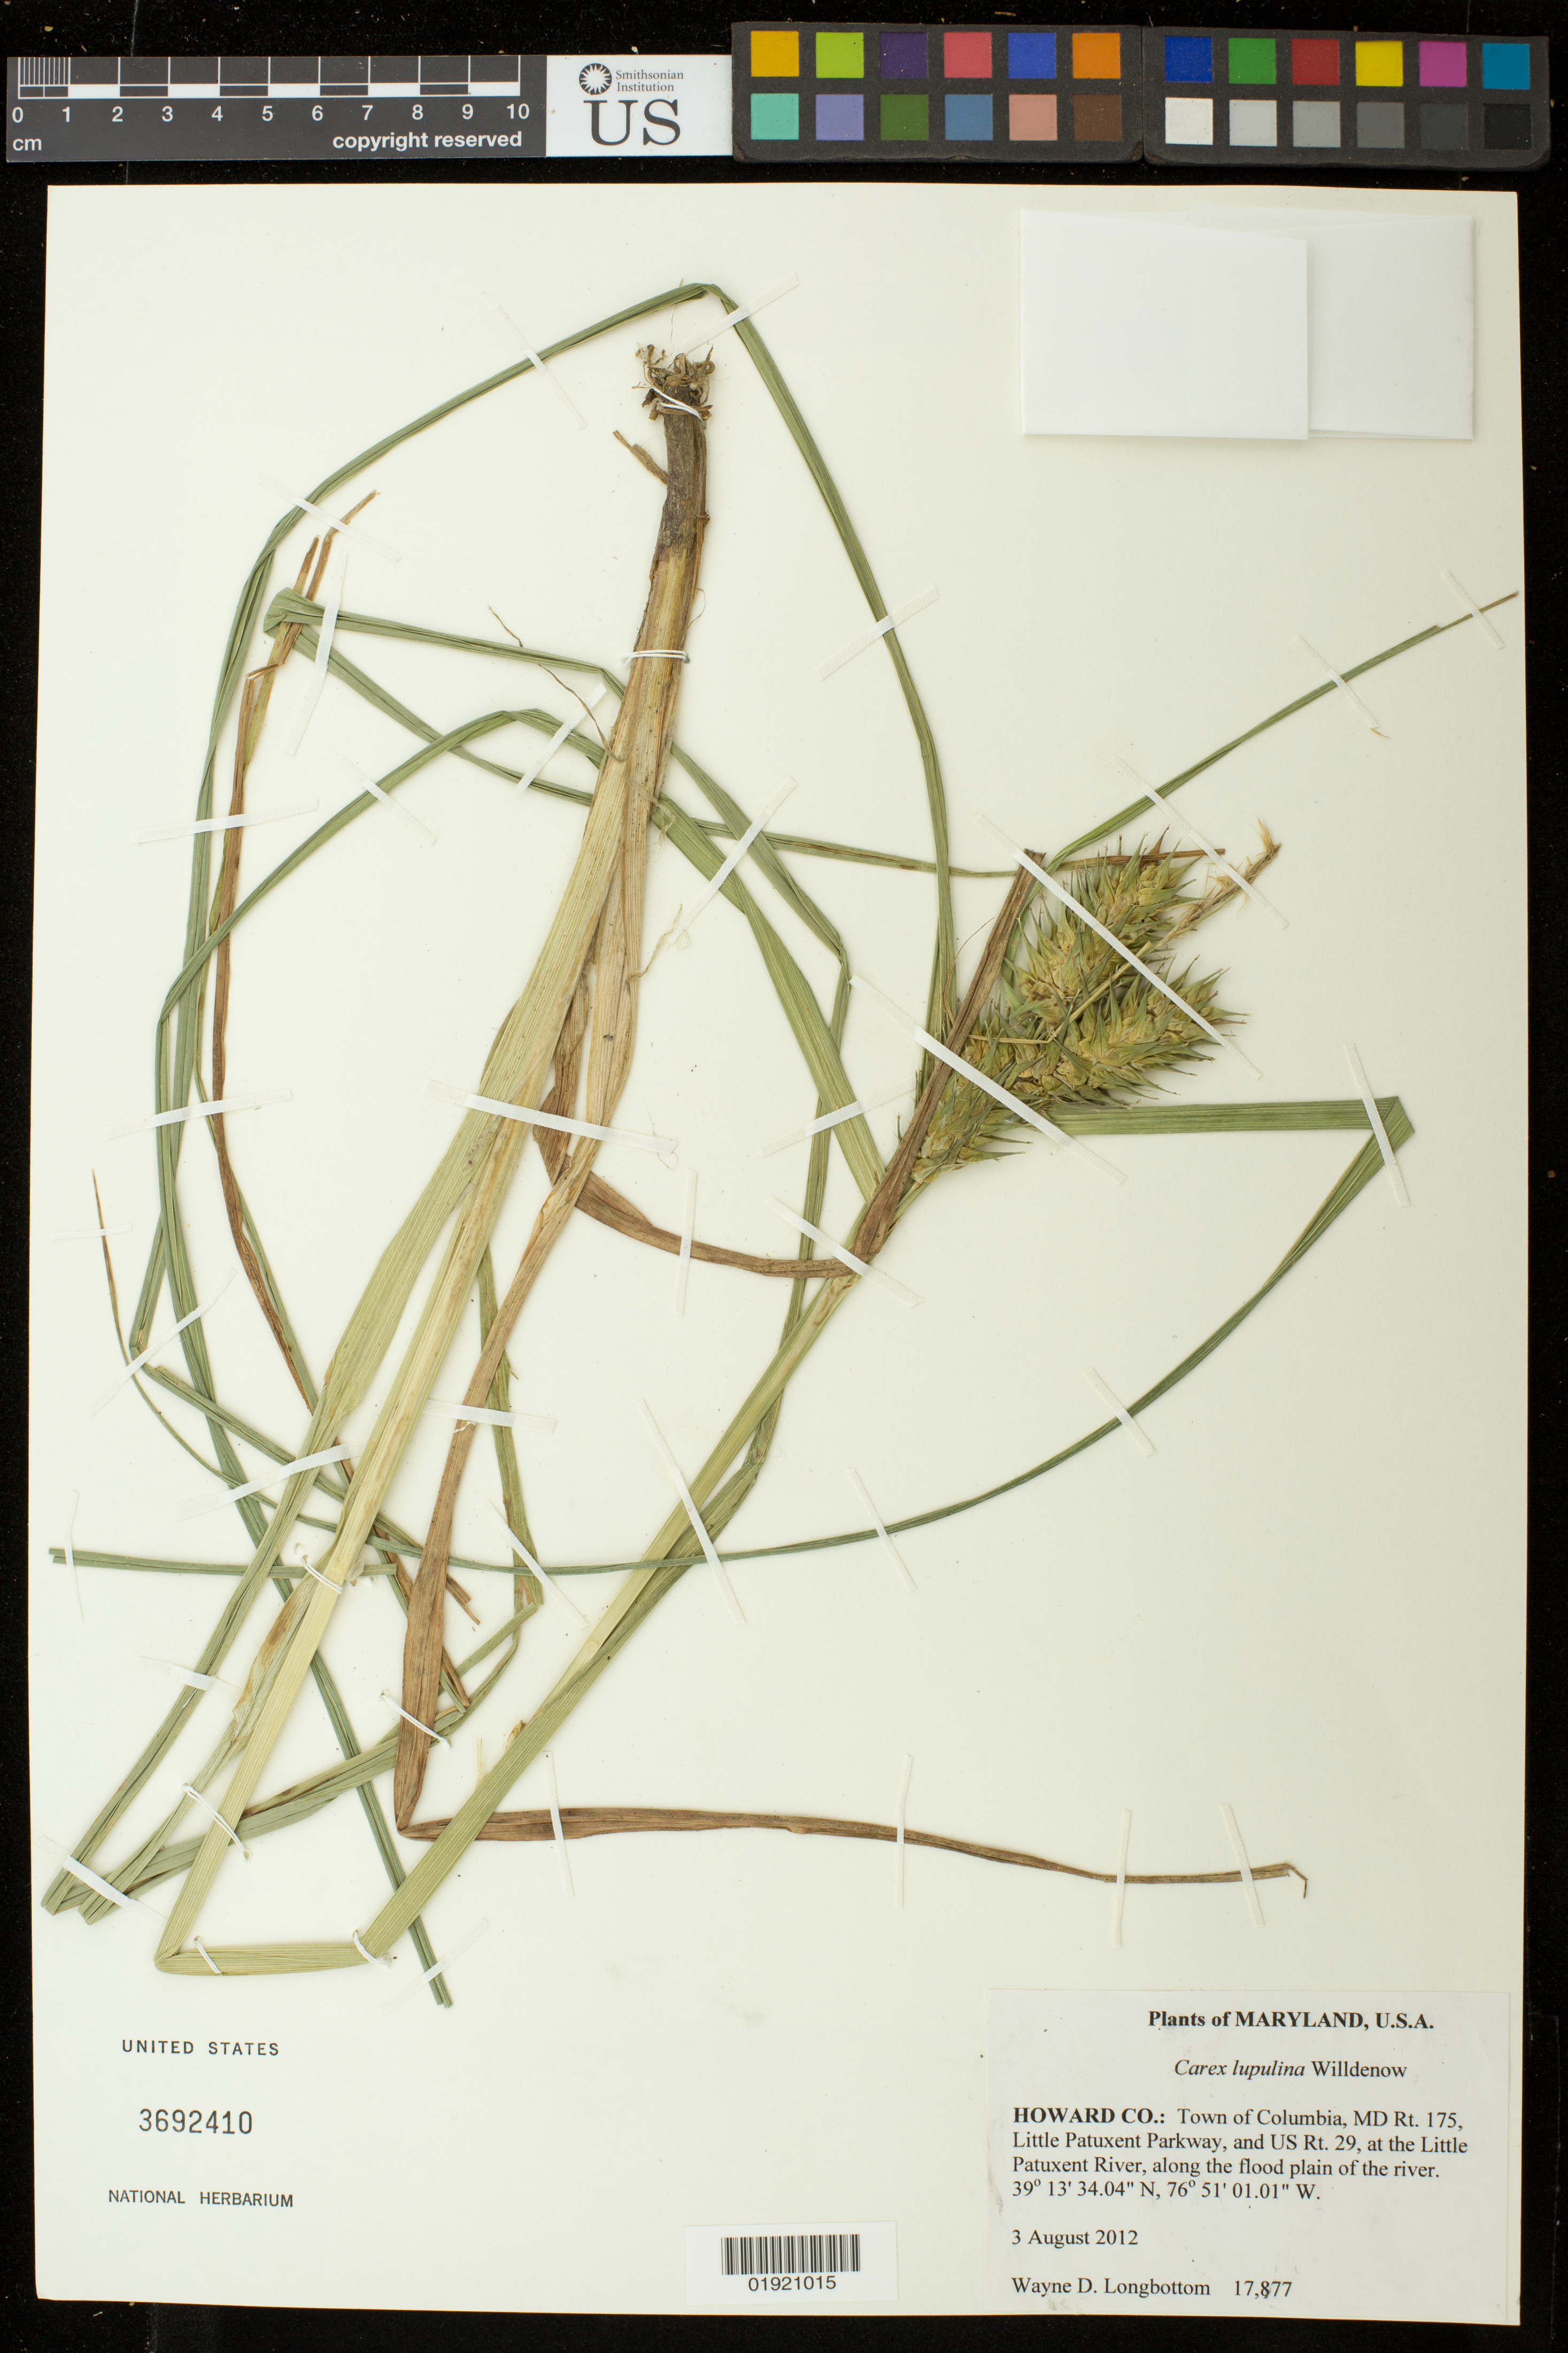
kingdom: Plantae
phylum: Tracheophyta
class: Liliopsida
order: Poales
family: Cyperaceae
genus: Carex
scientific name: Carex lupulina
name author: Muhl. ex Willd.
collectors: W. D. Longbottom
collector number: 17877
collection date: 2012-08-03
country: United States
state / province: Maryland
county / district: Howard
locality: Howard Co.: Town of Columbia, MD Rt. 175, Little Patuxent Parkway, and US Rt. 29, at the Little Patuxent RIver.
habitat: Along the flood plain of the river.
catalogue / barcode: US 3692410